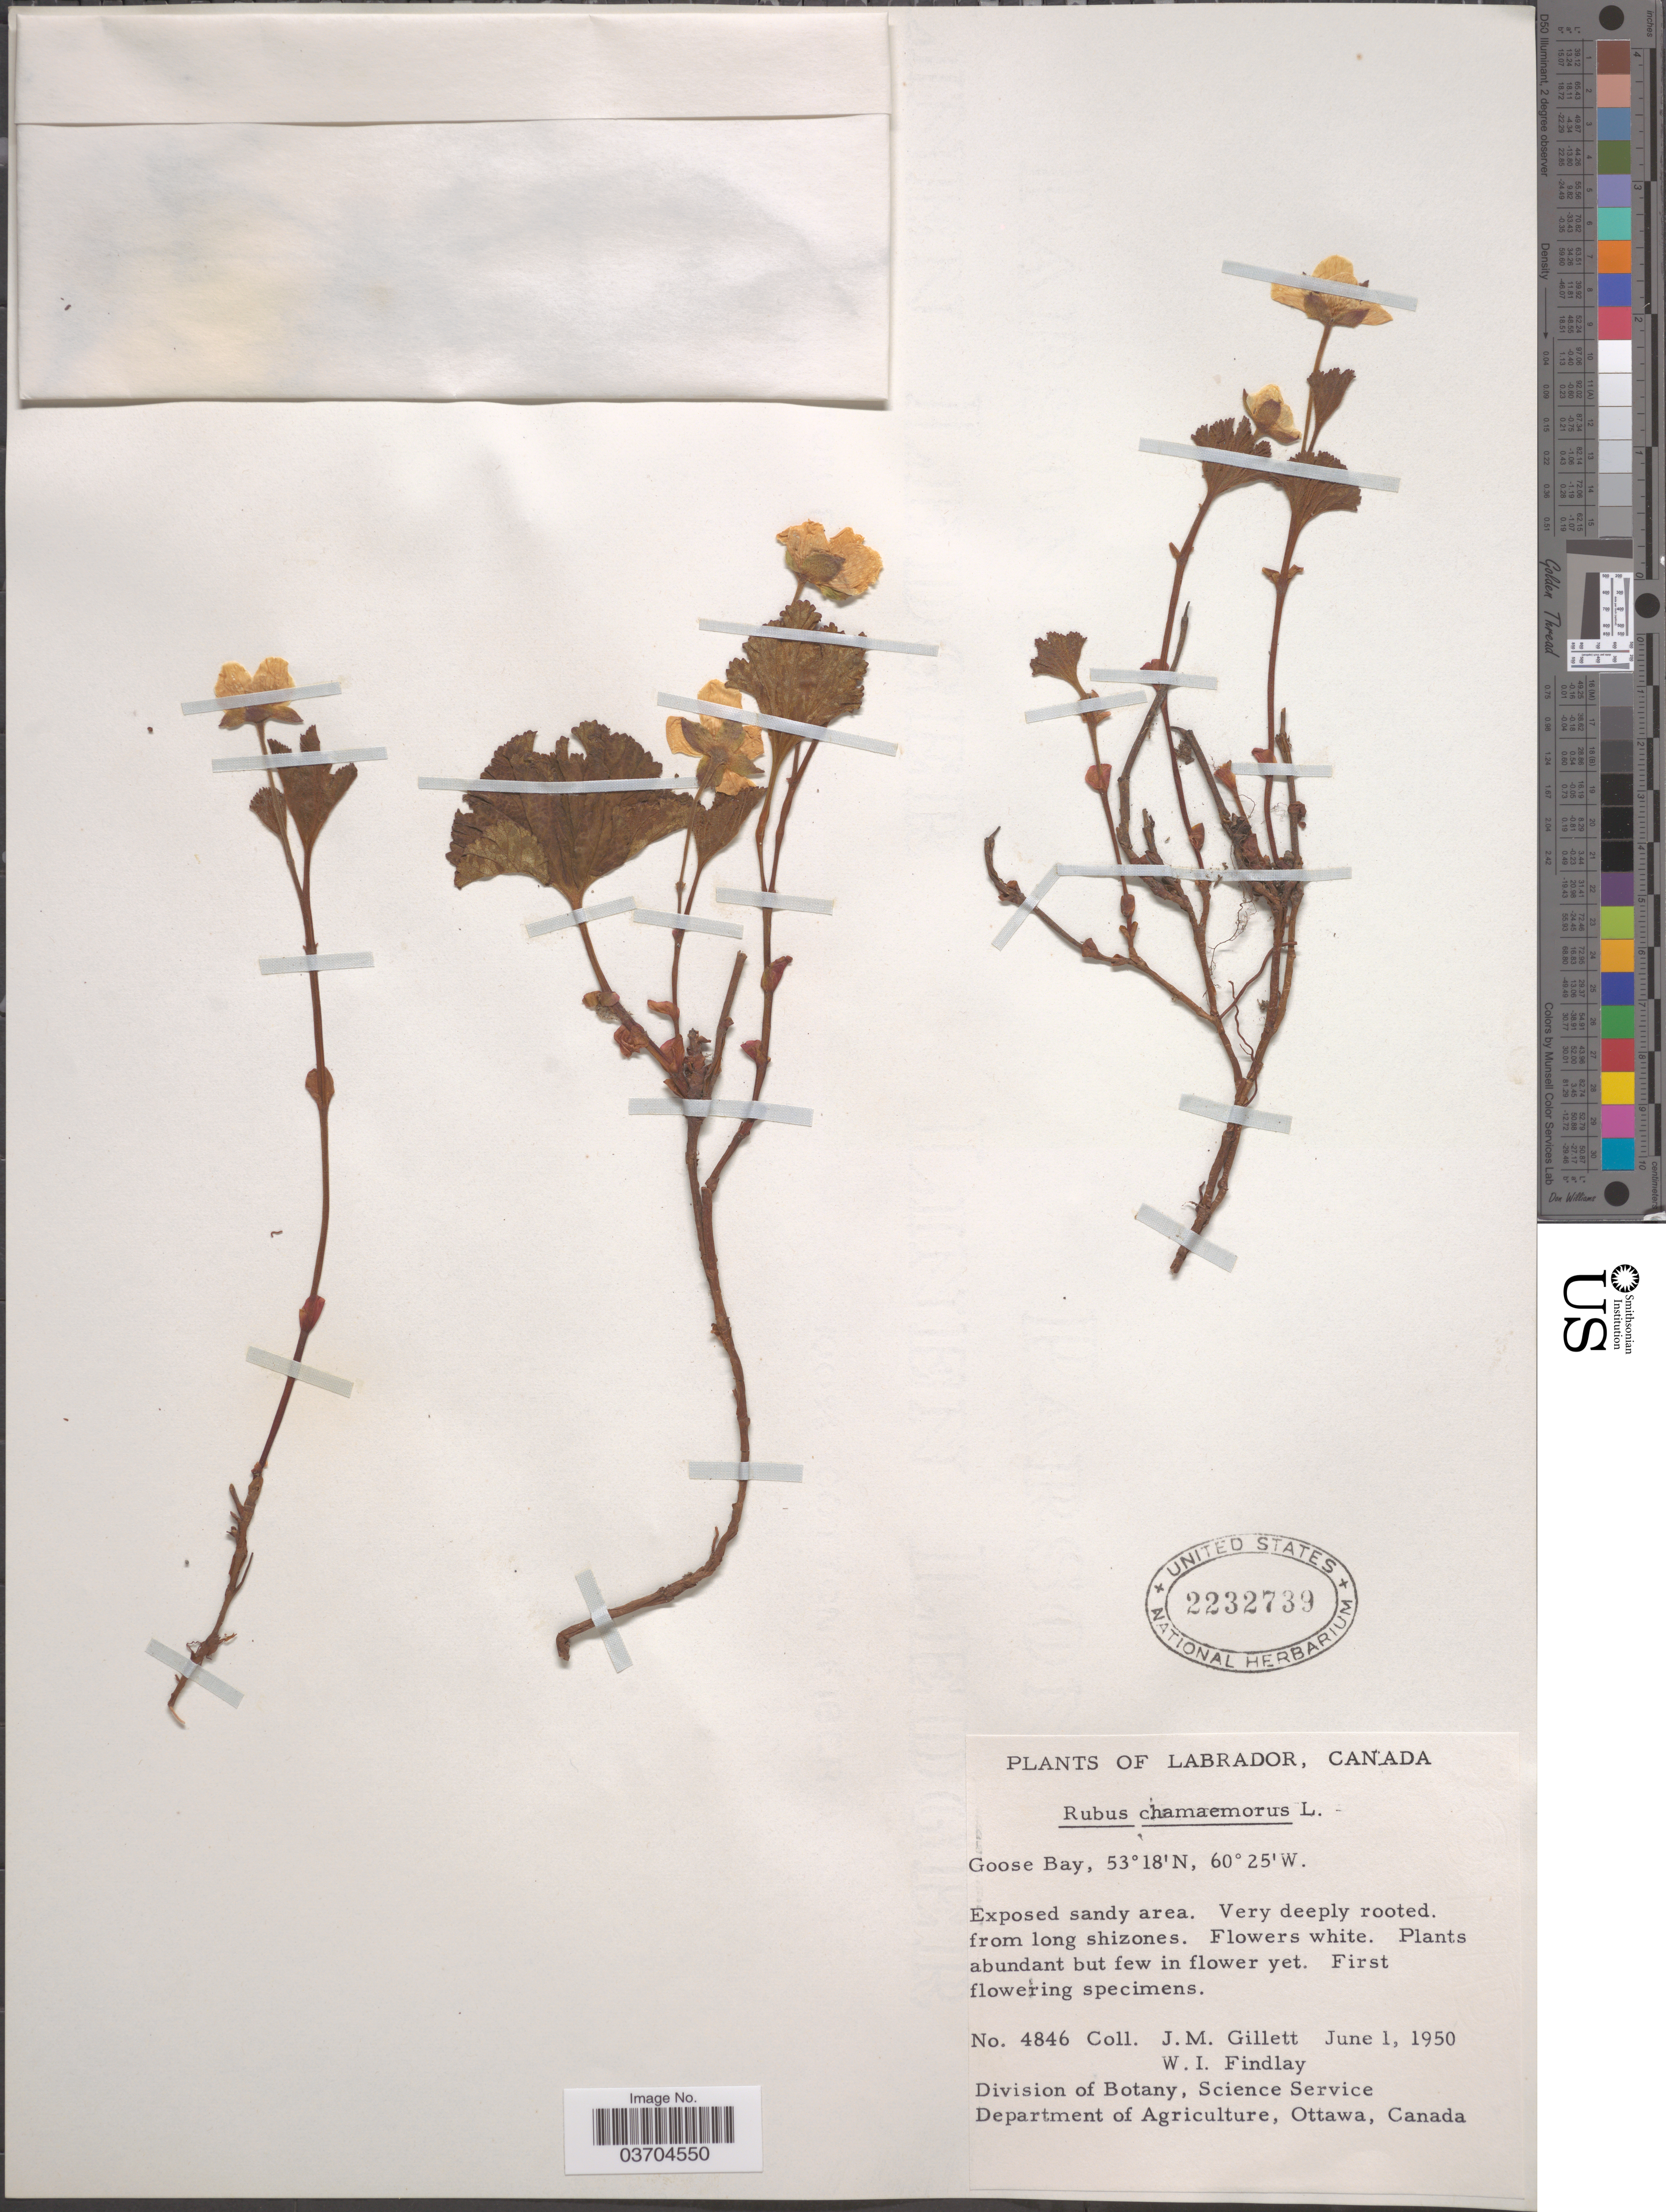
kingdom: Plantae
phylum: Tracheophyta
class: Magnoliopsida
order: Rosales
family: Rosaceae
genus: Rubus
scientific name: Rubus chamaemorus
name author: L.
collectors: J. M. Gillett & W. Findlay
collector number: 4846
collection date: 1950-06-01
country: Canada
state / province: Newfoundland and Labrador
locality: Labrador. Goose Bay.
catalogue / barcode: US 2232739